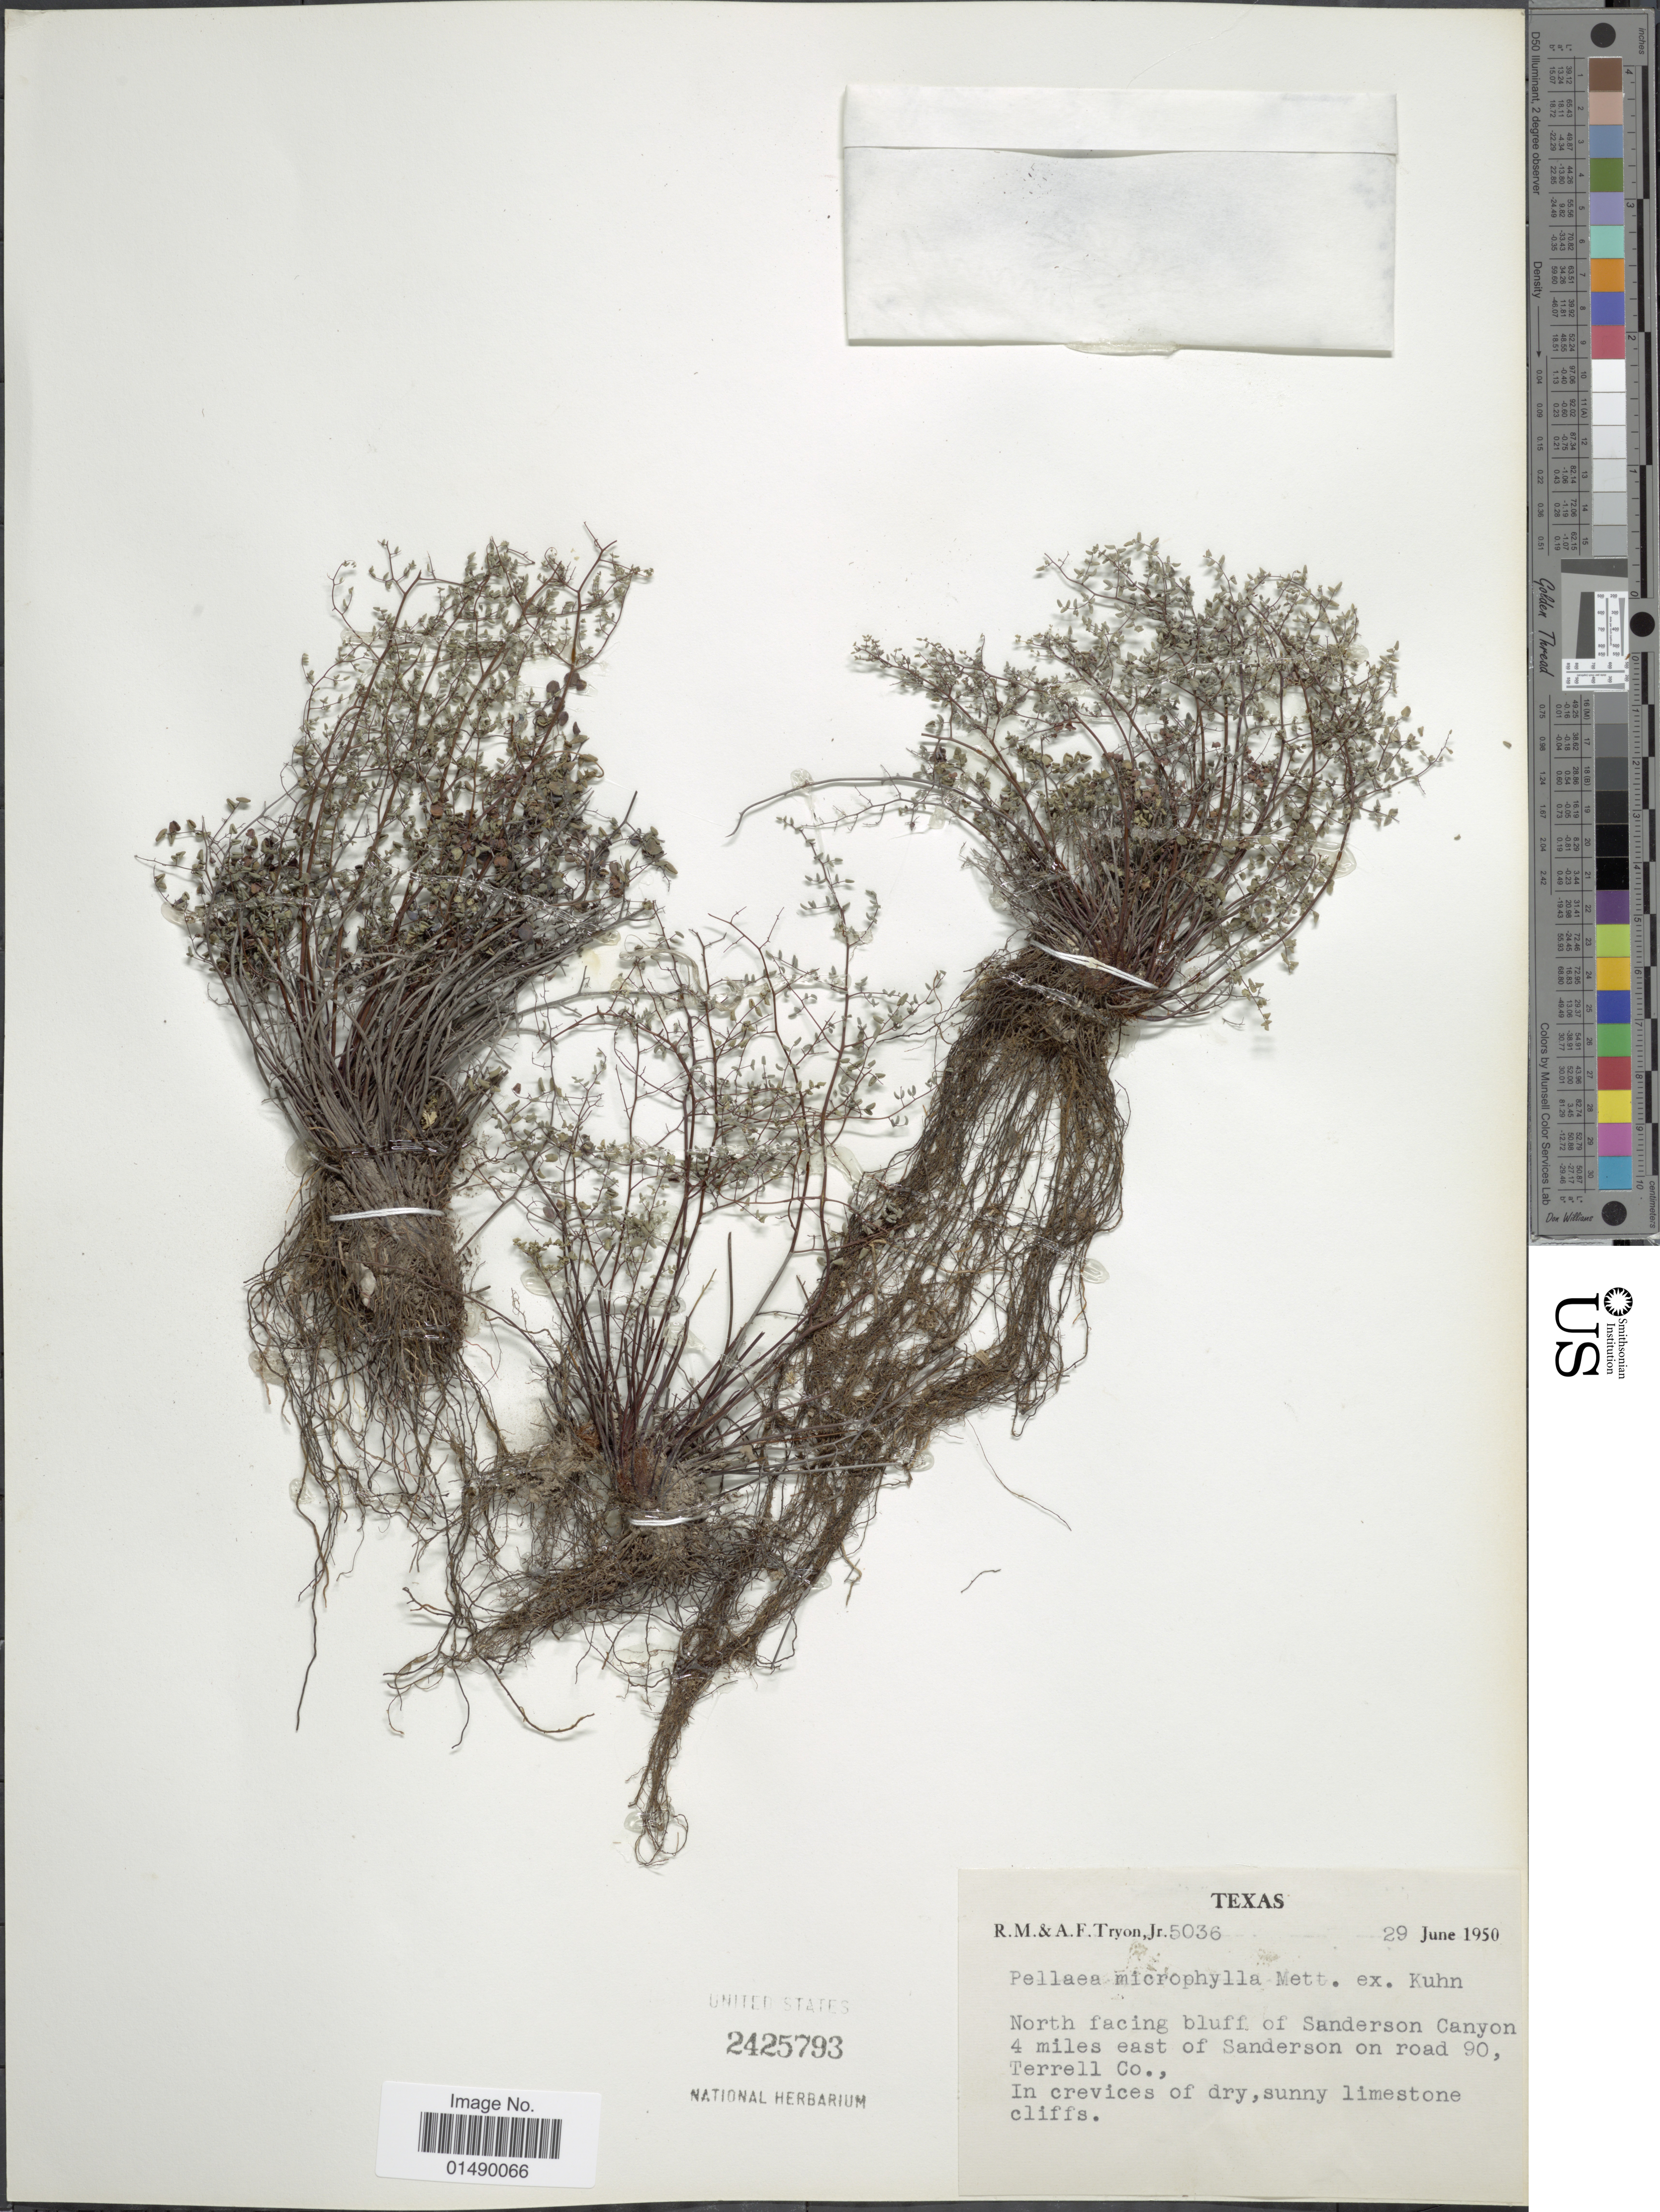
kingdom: Plantae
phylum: Tracheophyta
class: Polypodiopsida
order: Polypodiales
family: Pteridaceae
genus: Argyrochosma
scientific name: Argyrochosma microphylla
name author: (Mett. ex Kuhn) Windham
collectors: R. M. Tryon & A. F. Tryon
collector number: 5036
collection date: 1950-06-29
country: United States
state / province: Texas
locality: Texas, North facing bluff of Sanderson Canyon, 4 miles east of Sanderson on road 90, Terrell Co.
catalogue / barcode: US 2425793